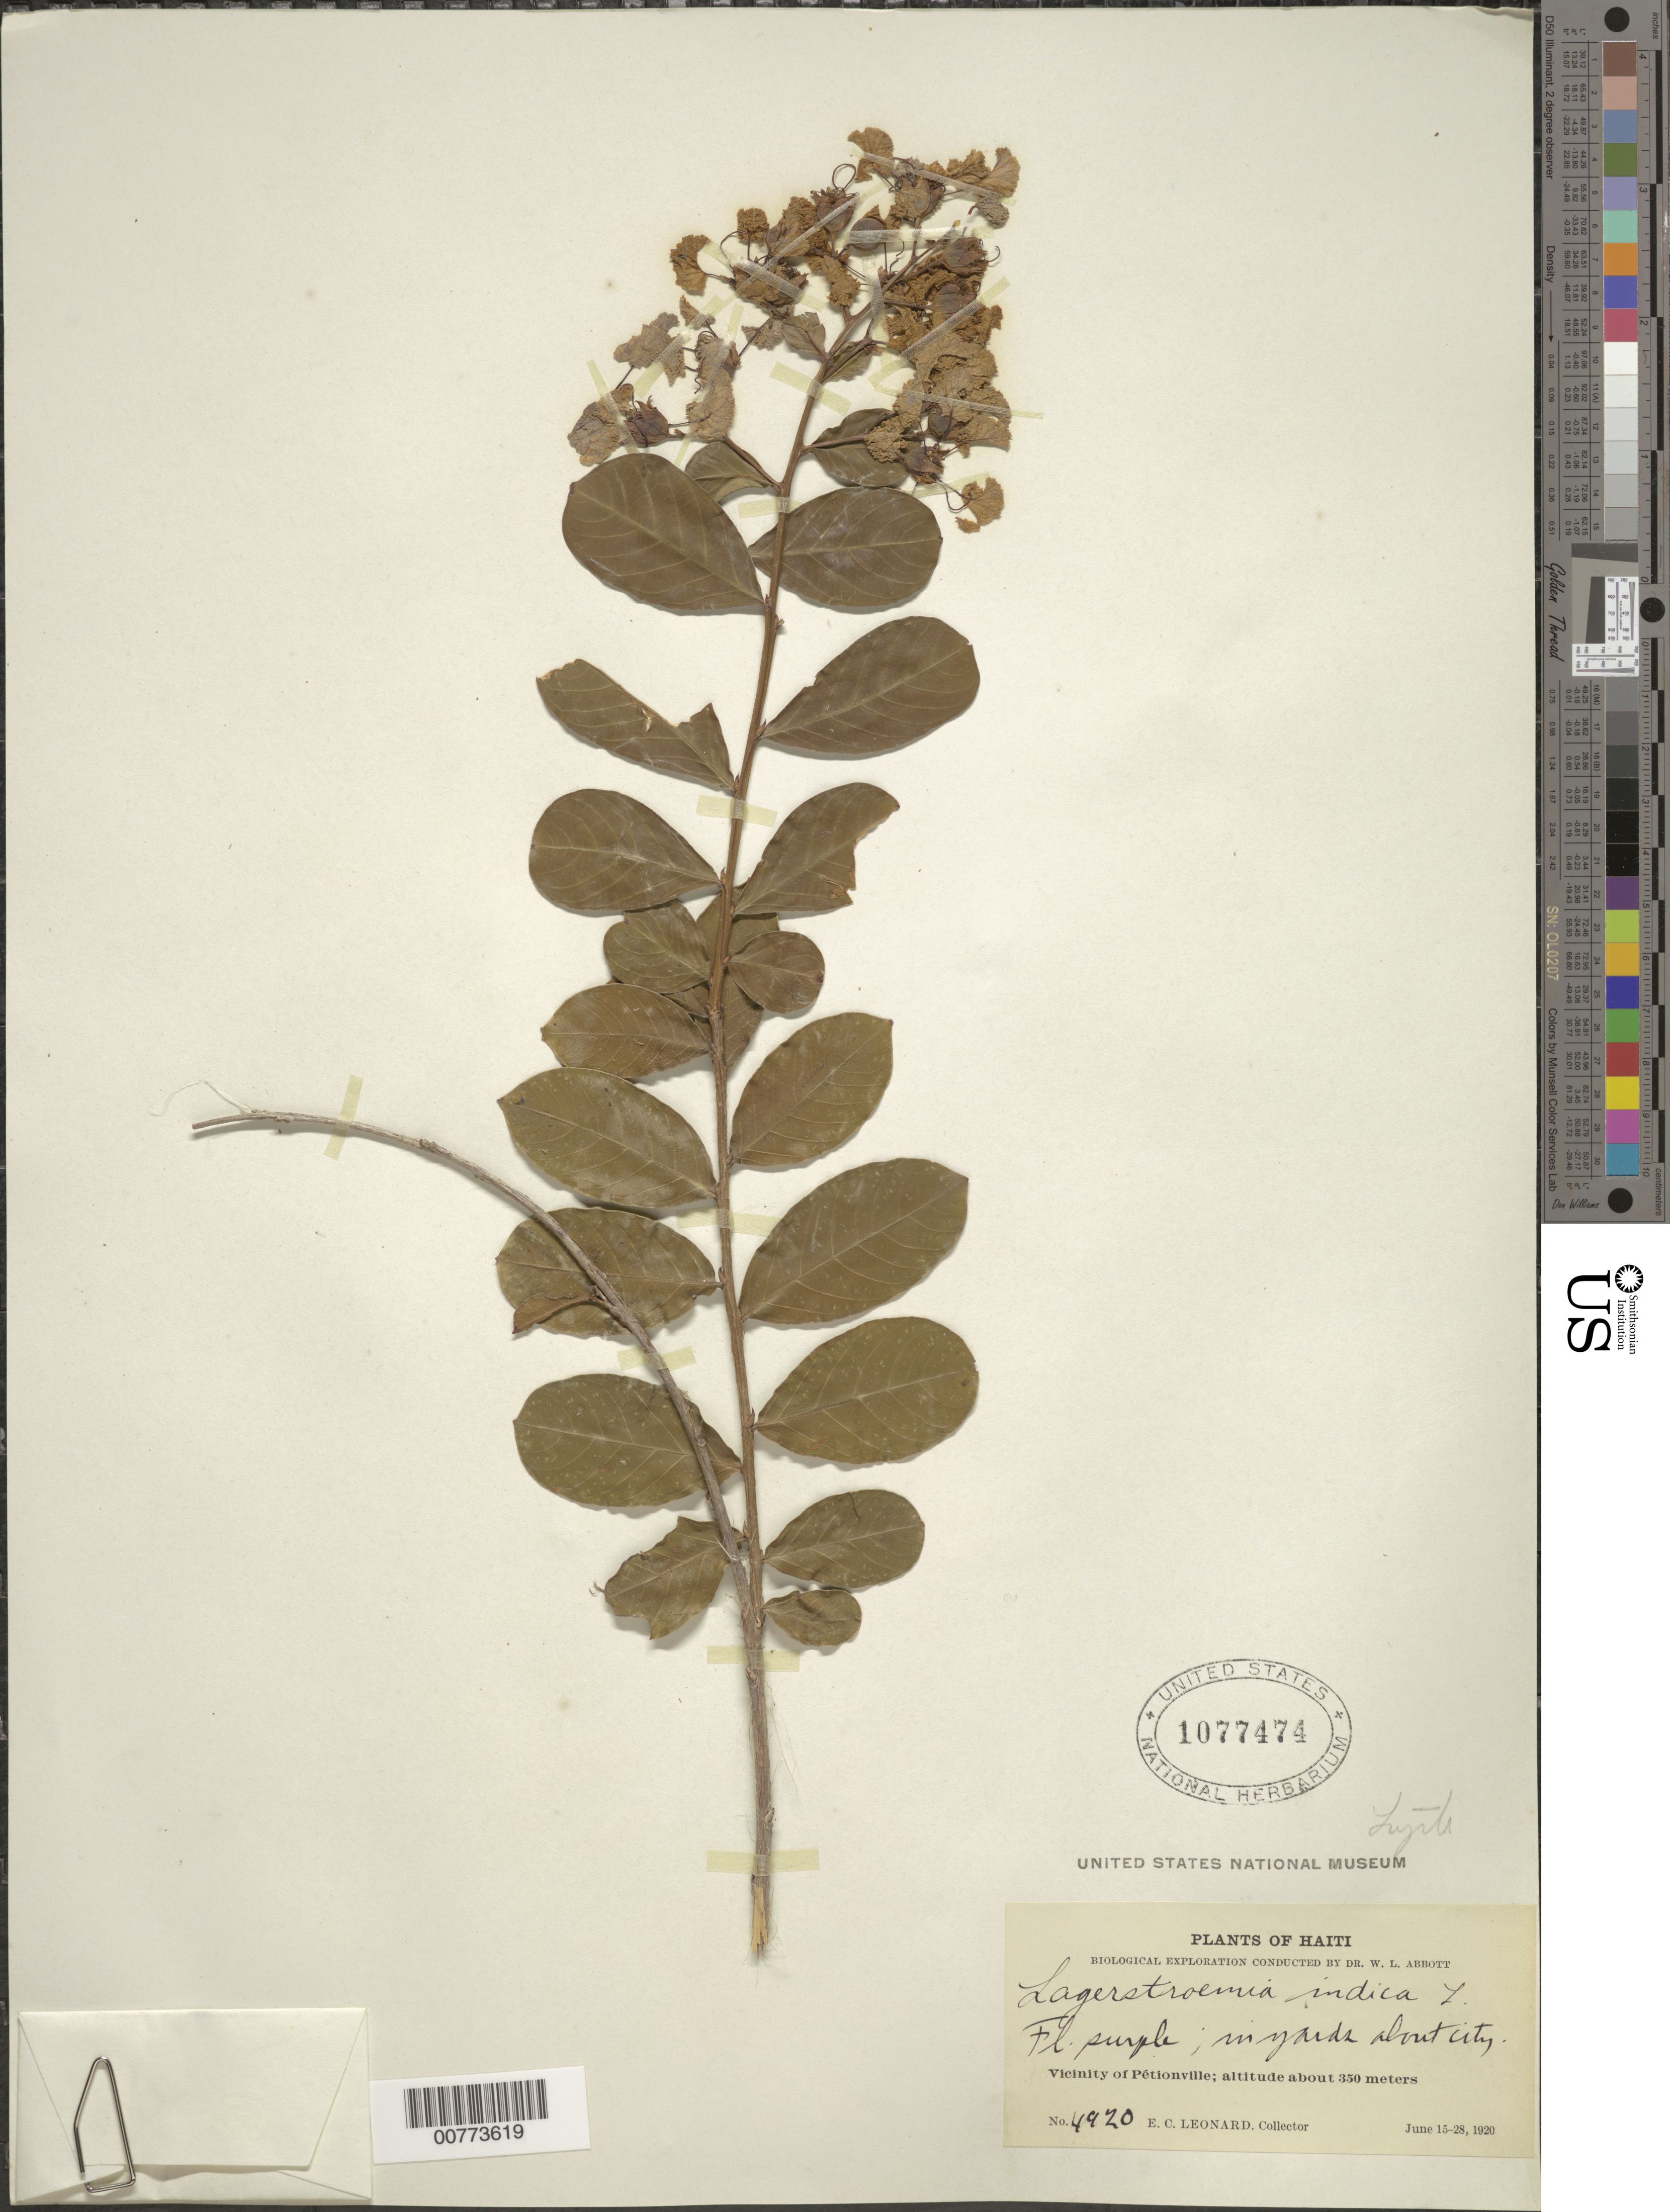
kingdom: Plantae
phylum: Tracheophyta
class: Magnoliopsida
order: Myrtales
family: Lythraceae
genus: Lagerstroemia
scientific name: Lagerstroemia indica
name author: L.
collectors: E. C. Leonard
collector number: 4920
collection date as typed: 15 Jun 1920 28 Jun 1920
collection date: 1920-06-15/1920-06-28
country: Haiti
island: Hispaniola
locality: Vicinity of Pétionville, about city.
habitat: In yards.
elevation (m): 350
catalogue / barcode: US 1077474